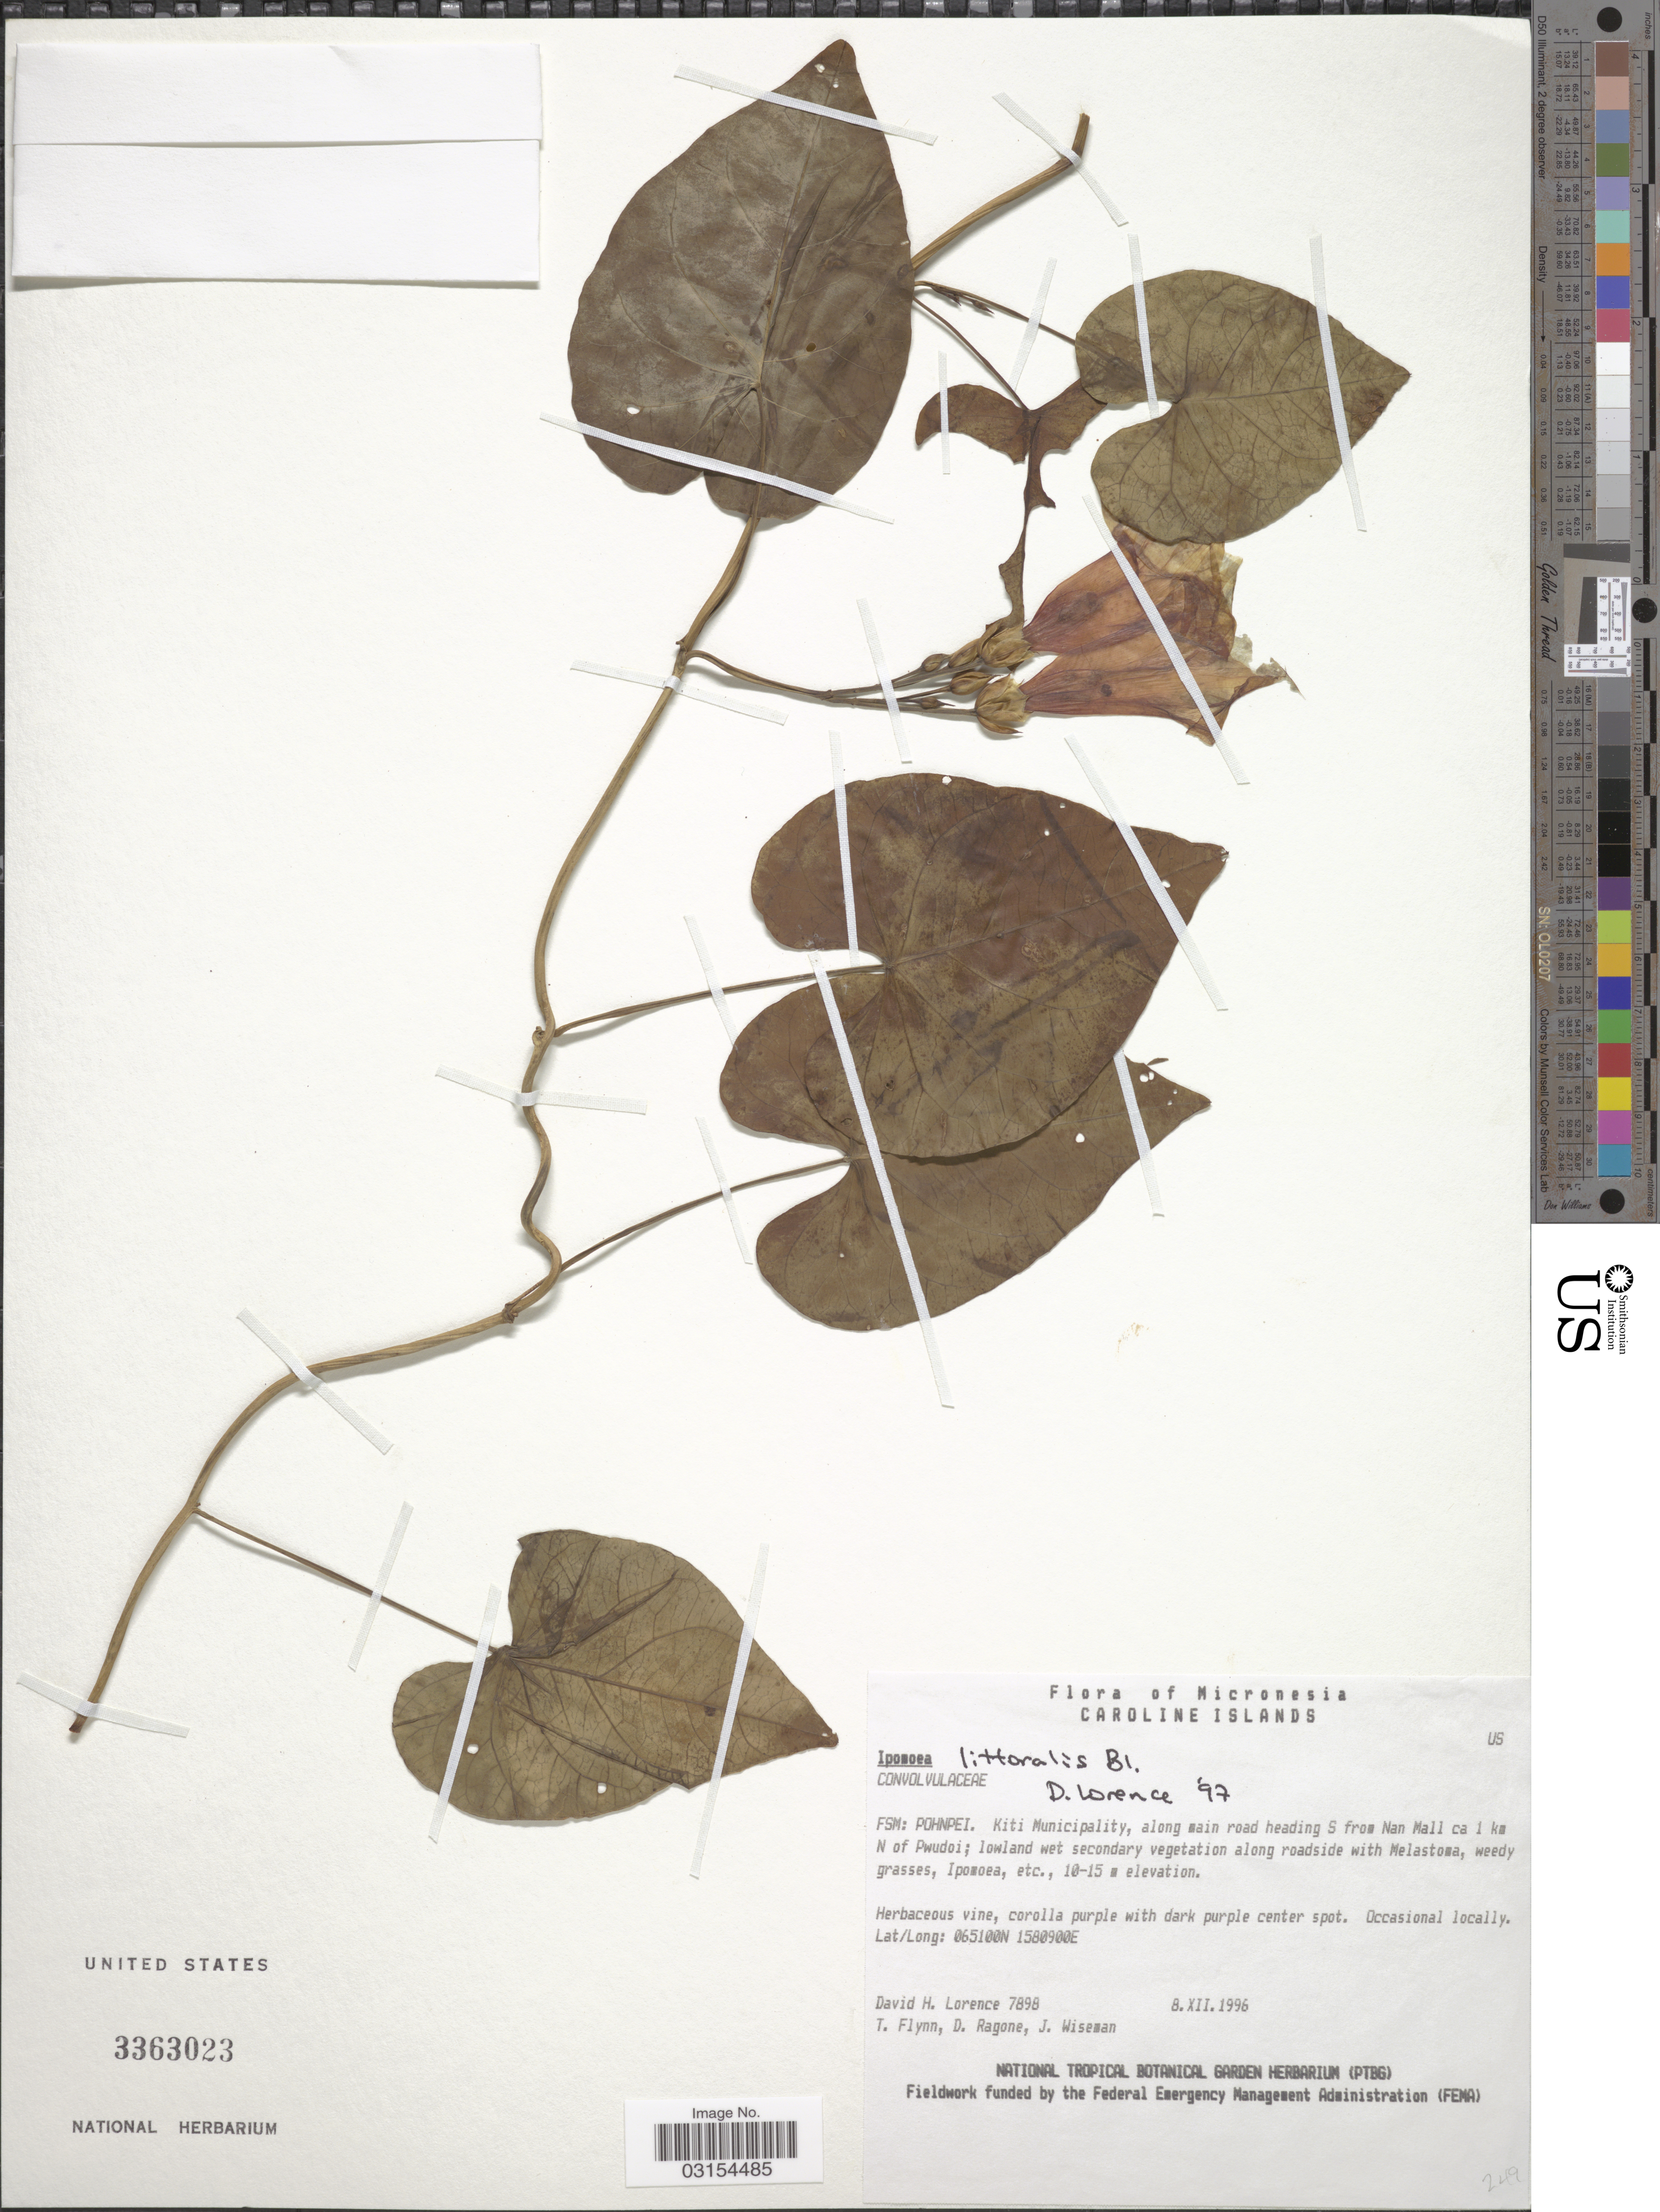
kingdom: Plantae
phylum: Tracheophyta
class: Magnoliopsida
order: Solanales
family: Convolvulaceae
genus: Ipomoea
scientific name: Ipomoea littoralis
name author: Blume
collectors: D. Lorence, T. Flynn, D. Ragone & J. Wiseman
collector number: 7898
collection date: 1996-12-08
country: Micronesia, Federated States of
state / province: Pohnpei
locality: Caroline Islands. Pohnpei. Kiti Municipality, along main road heading S from Nan Mall ca 1 km N of Pwudoi.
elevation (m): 10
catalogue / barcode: US 3363023